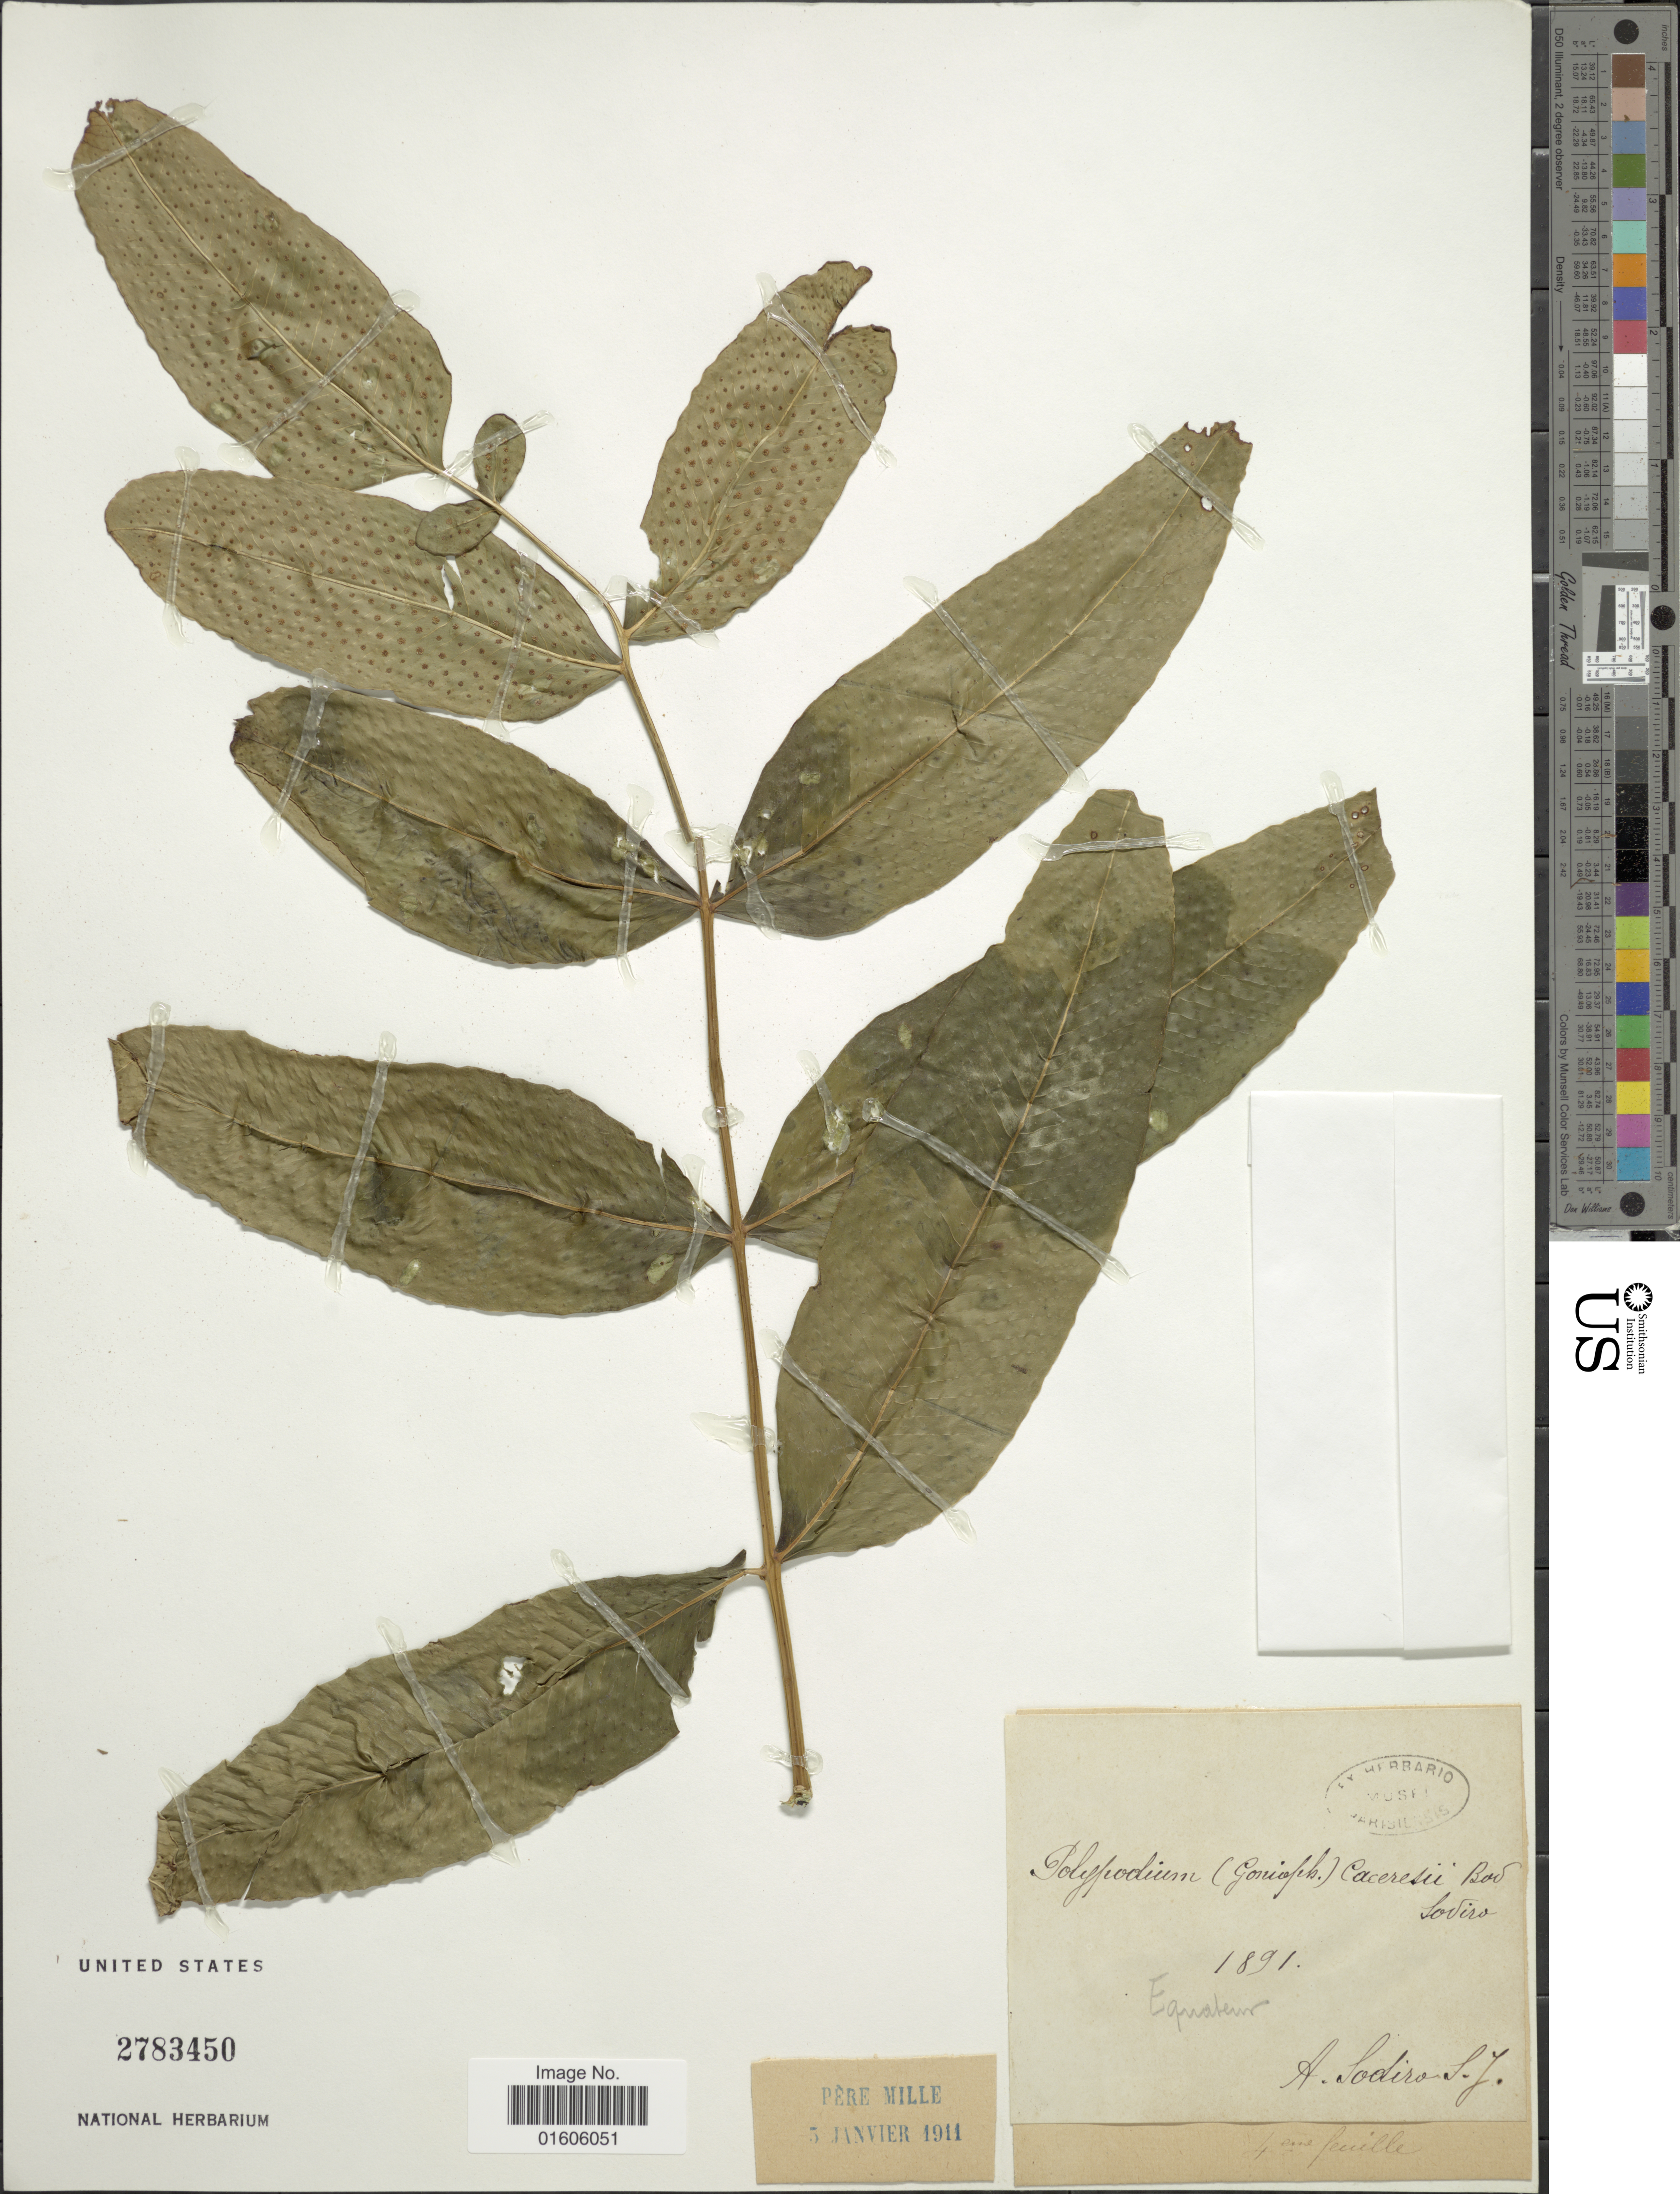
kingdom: Plantae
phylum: Tracheophyta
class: Polypodiopsida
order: Polypodiales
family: Polypodiaceae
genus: Serpocaulon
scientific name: Serpocaulon caceresii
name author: A.R. Sm.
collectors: A. Sodiro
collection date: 1891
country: Ecuador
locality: Equateur.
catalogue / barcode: US 2783450